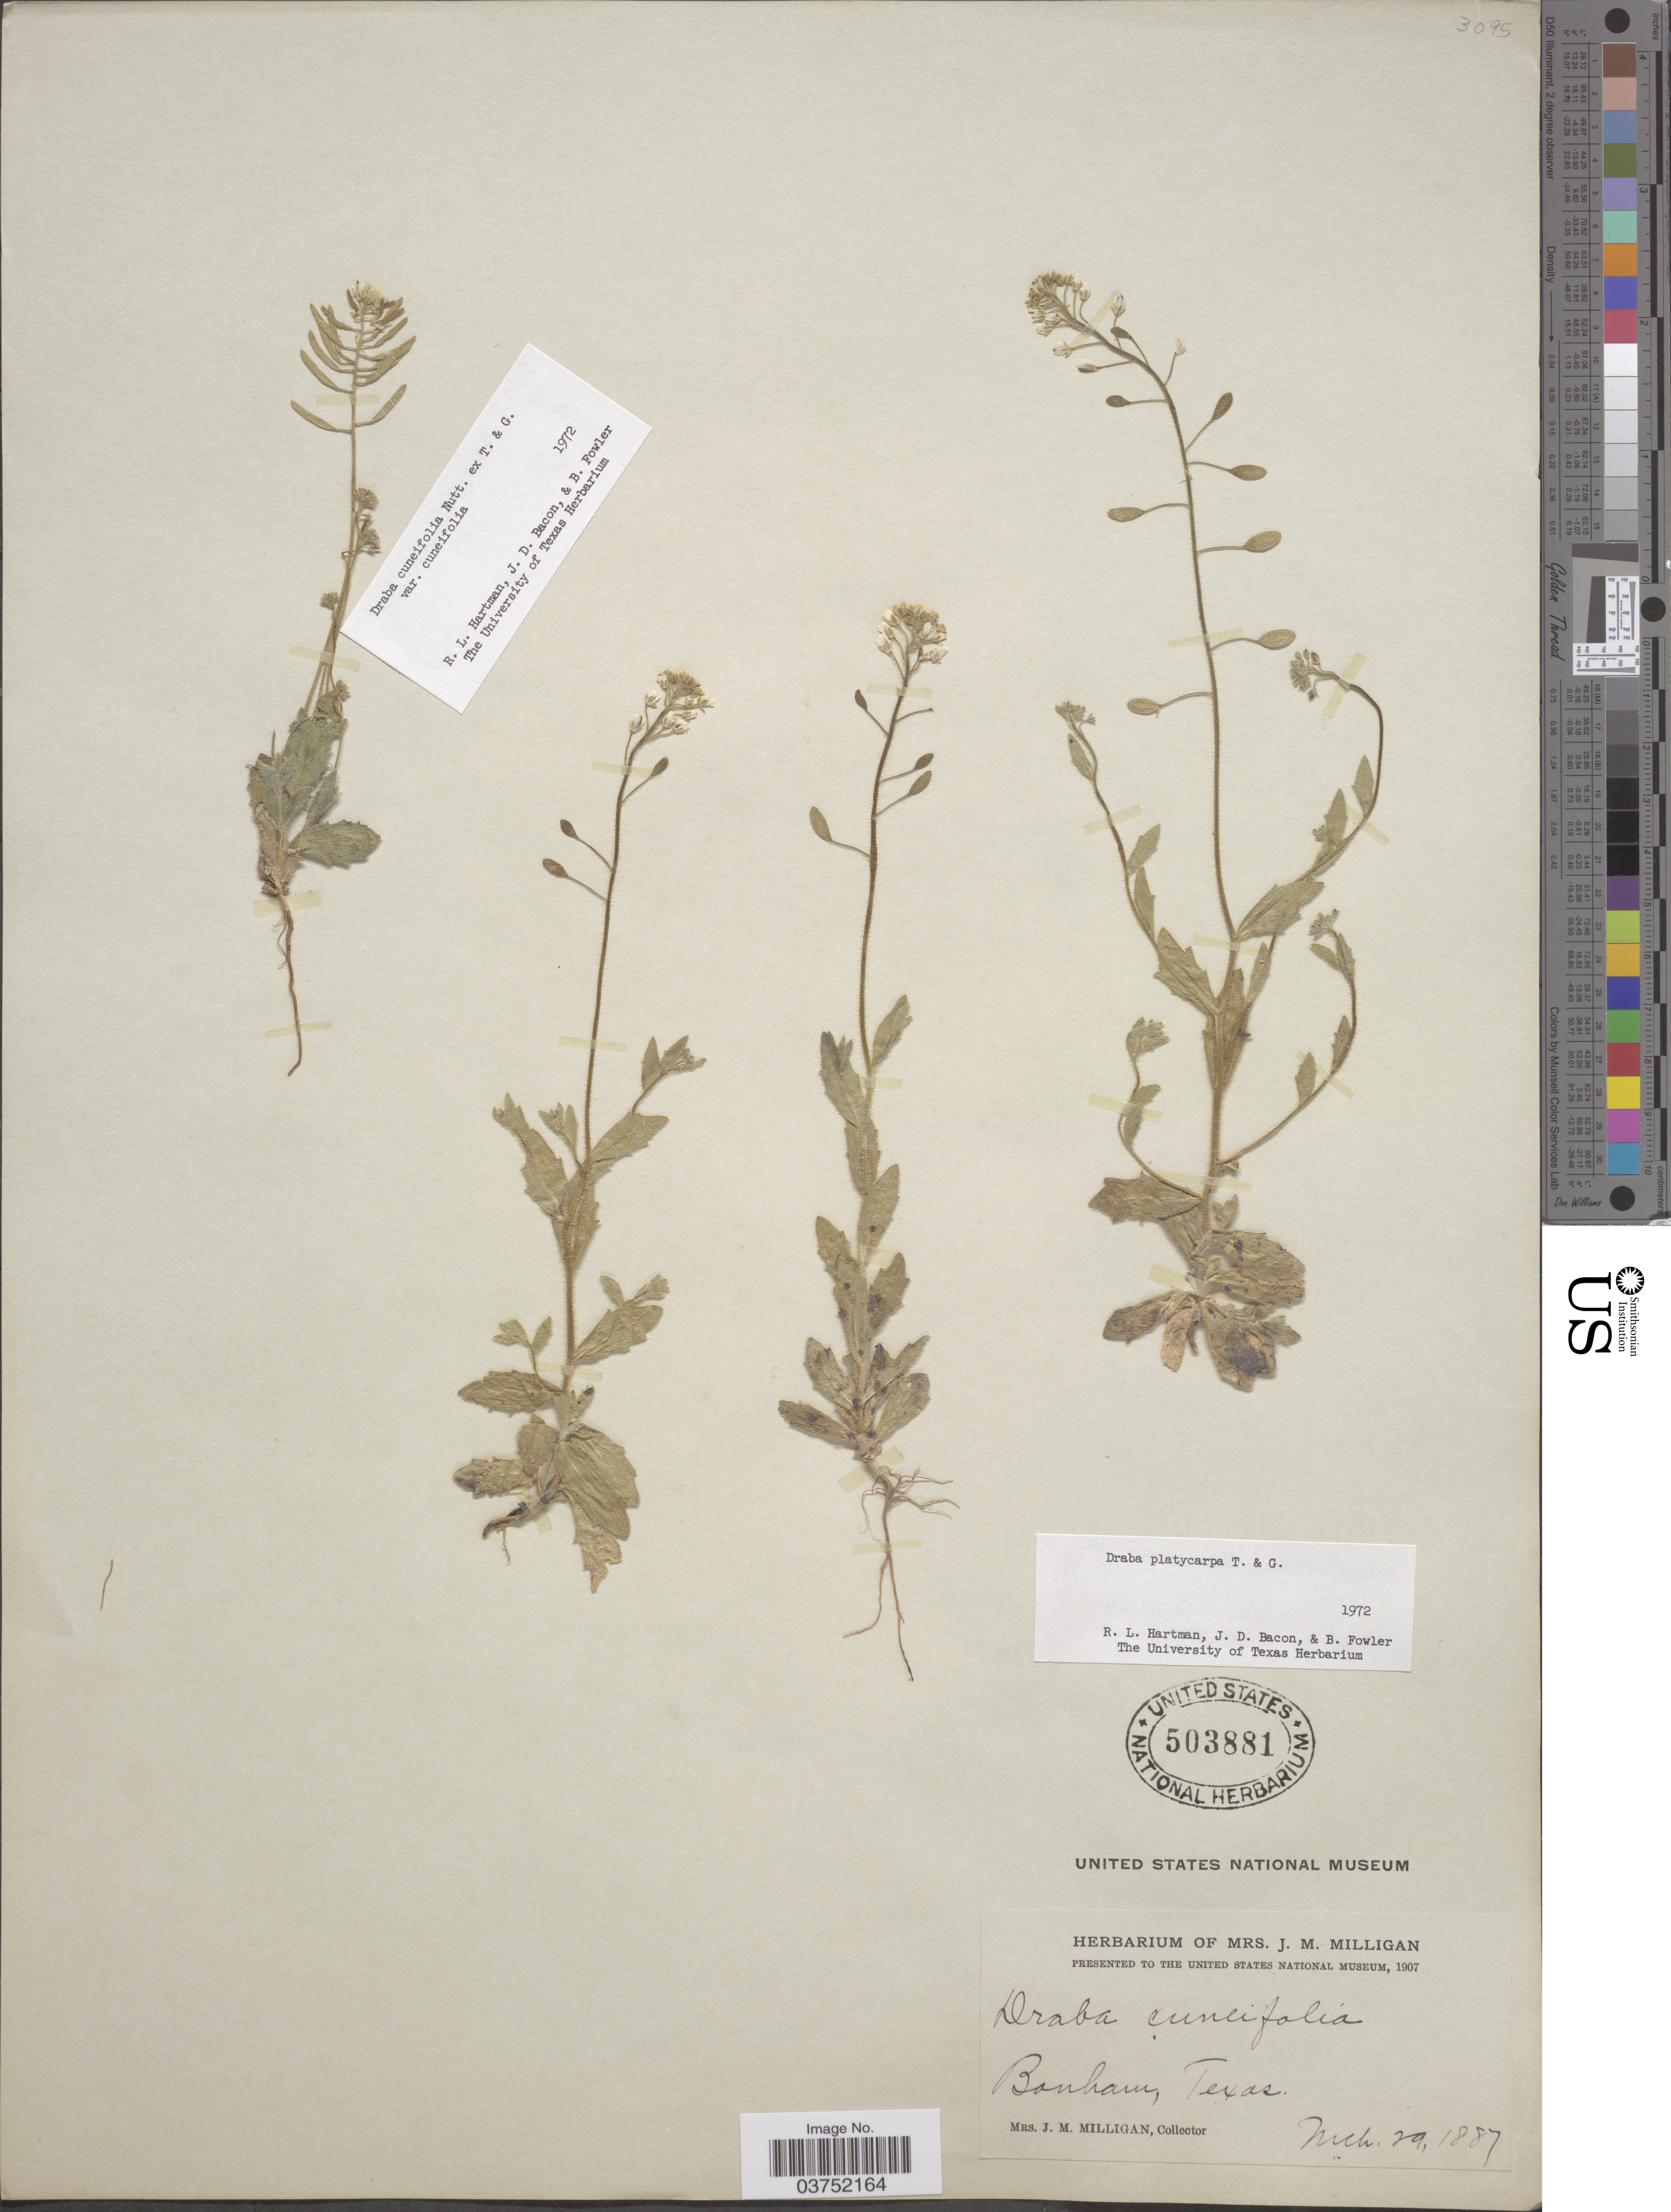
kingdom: Plantae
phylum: Tracheophyta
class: Magnoliopsida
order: Brassicales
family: Brassicaceae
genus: Draba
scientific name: Draba platycarpa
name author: Torr. & A. Gray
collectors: J. Milligan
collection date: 1887-03-29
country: United States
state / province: Texas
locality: Bonham.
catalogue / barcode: US 503881